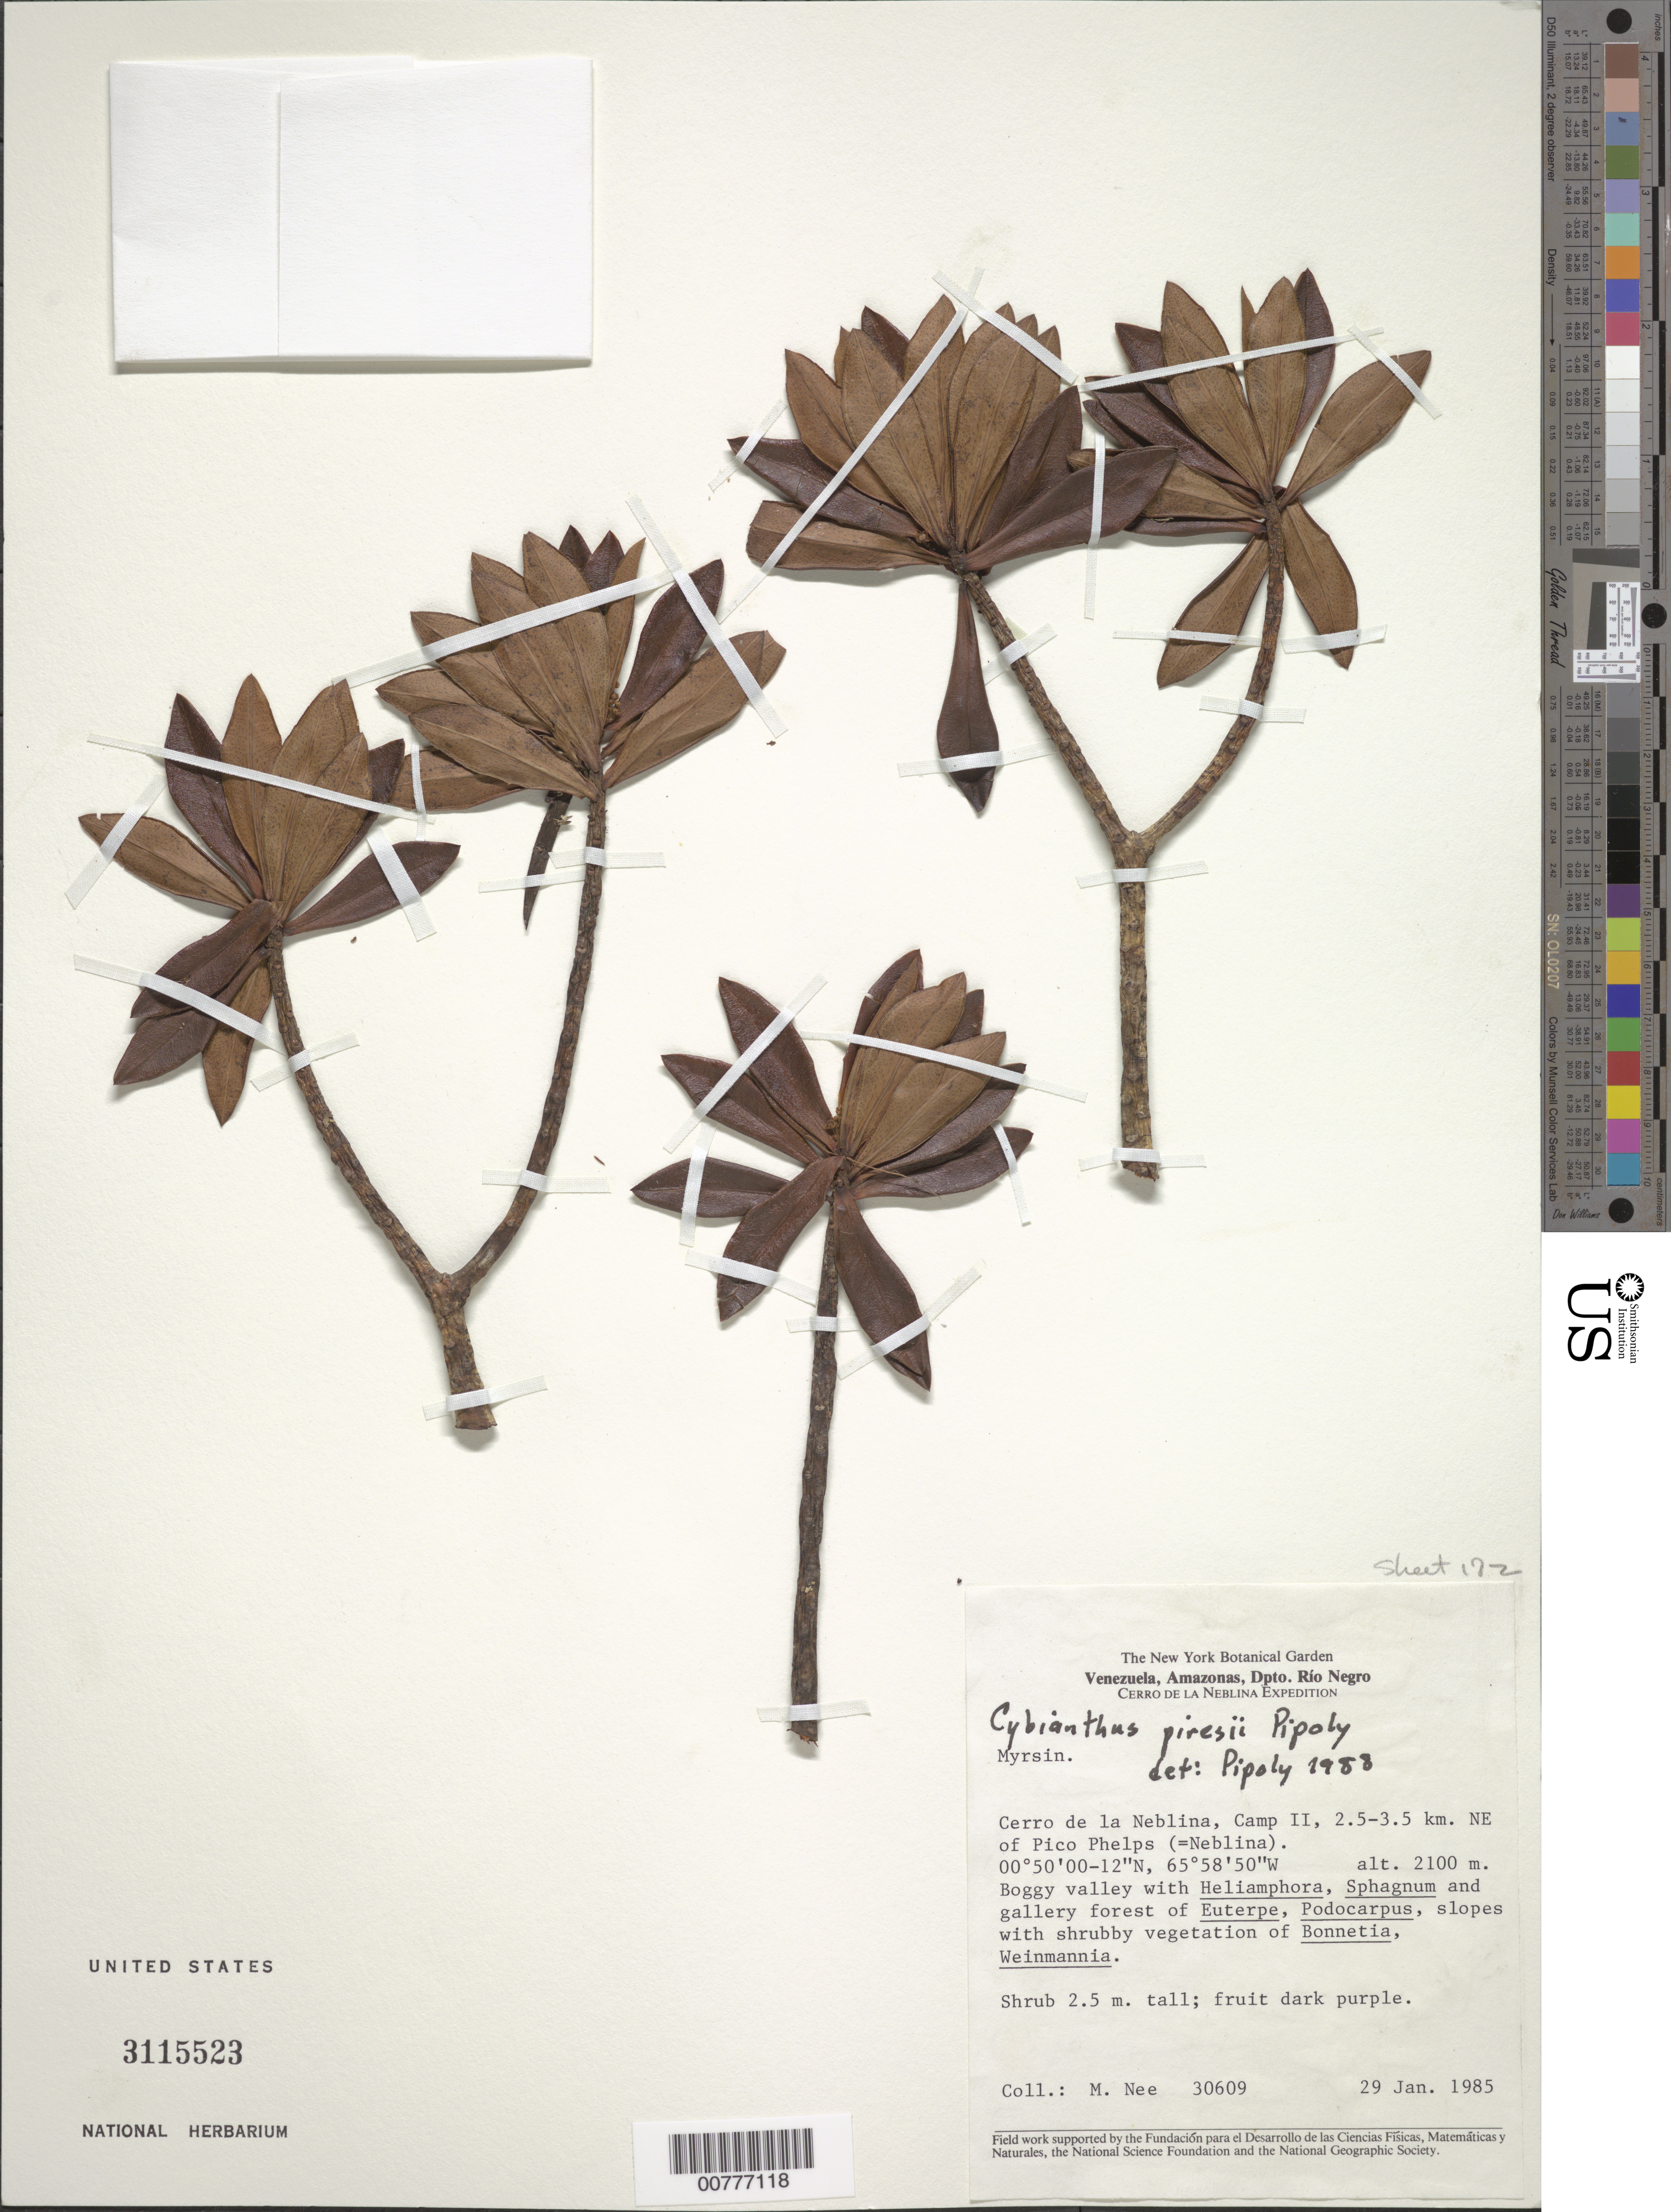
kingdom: Plantae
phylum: Tracheophyta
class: Magnoliopsida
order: Ericales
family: Primulaceae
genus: Cybianthus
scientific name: Cybianthus piresii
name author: Pipoly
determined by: Pipoly, J. J., III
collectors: M. Nee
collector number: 30609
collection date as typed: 29-Jan-85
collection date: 1985-01-29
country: Venezuela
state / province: Amazonas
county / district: Río Negro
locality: Cerro de la Neblina, Camp II, 2.5-3.5 km NE Pico Phelps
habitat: Boggy valley with Heliamphora, Sphagnum, and gallery forest of Euterpe, Podocarpus, slopes with shrubby vegetation of Bonnetia, Weinmannia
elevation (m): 2100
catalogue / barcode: US 3115523